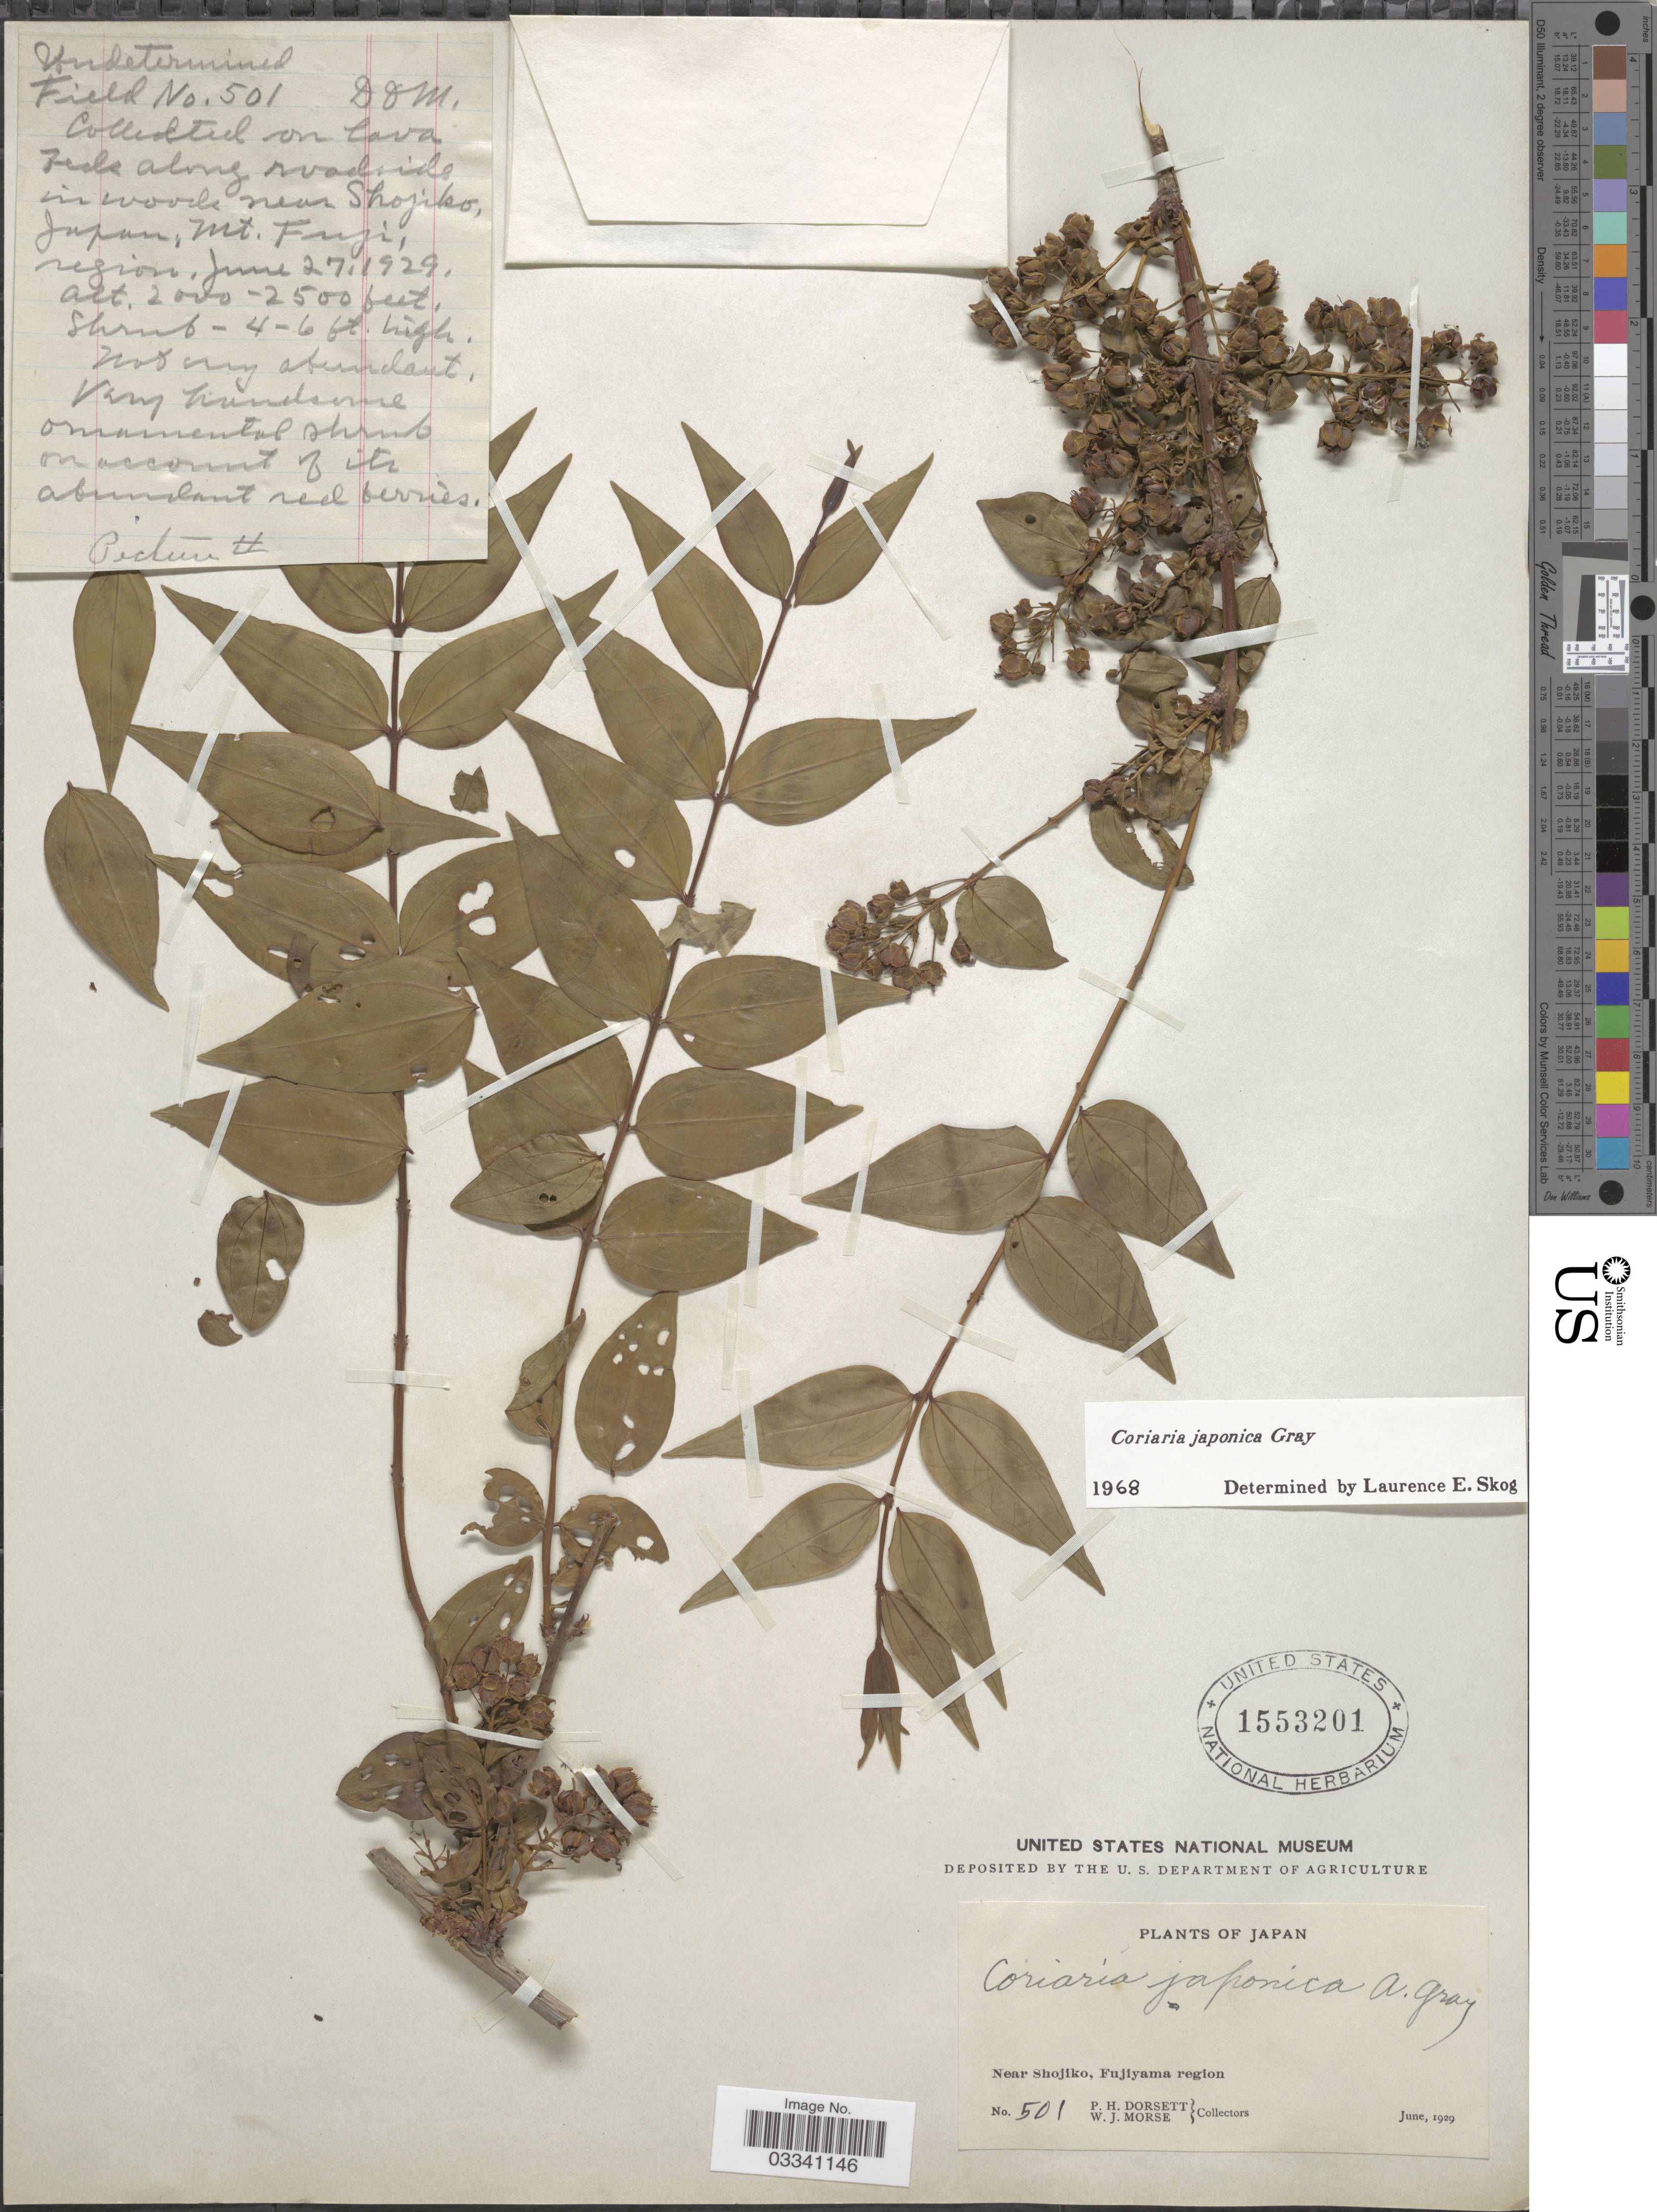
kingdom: Plantae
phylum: Tracheophyta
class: Magnoliopsida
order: Cucurbitales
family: Coriariaceae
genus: Coriaria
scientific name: Coriaria japonica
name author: A. Gray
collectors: P. H. Dorsett & W. J. Morse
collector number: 501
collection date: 1929-06-27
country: Japan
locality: Near Shojiko, Fujiyama region. Mt. Fuji region.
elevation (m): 610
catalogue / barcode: US 1553201